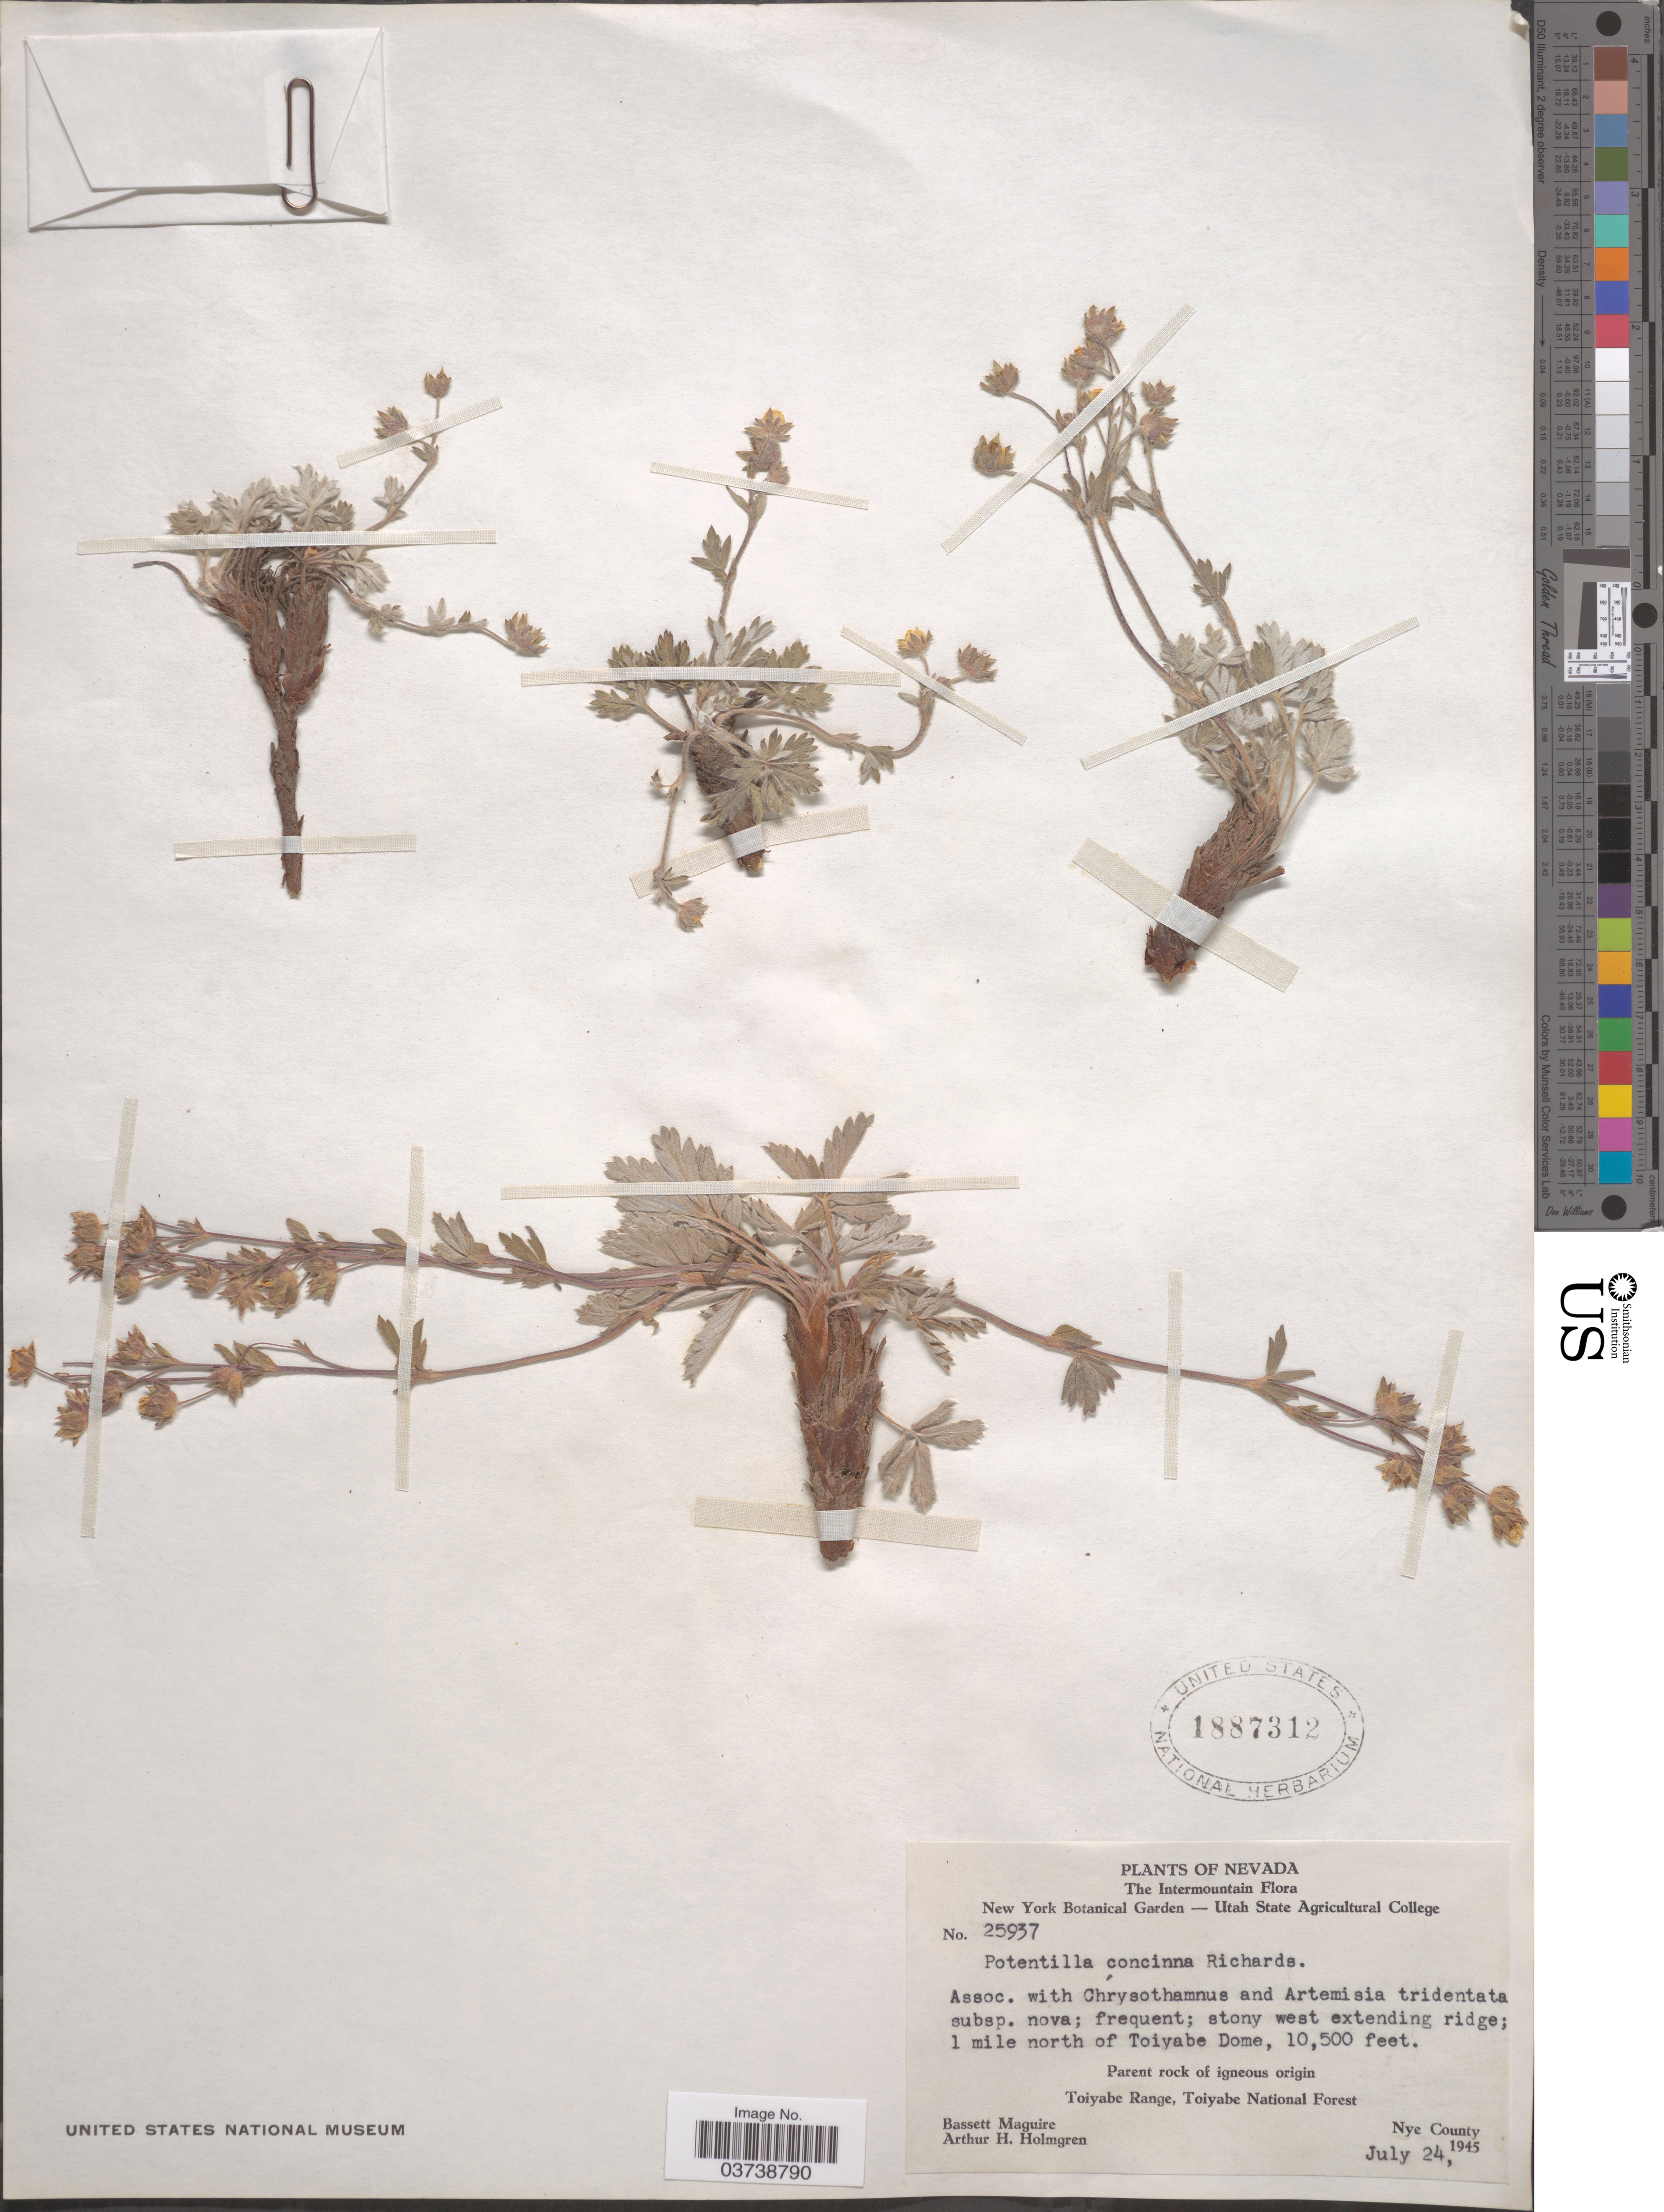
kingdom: Plantae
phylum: Tracheophyta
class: Magnoliopsida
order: Rosales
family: Rosaceae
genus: Potentilla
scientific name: Potentilla concinna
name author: Richardson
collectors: B. Maguire & A. H. Holmgren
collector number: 25937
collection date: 1945-07-24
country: United States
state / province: Nevada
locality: The Intermountain. Stony west extending ridge; 1 mile north of Toiyabe Dome. Toiyabe Range, Toiyabe National Forest. Nye County.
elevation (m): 3200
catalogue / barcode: US 1887312